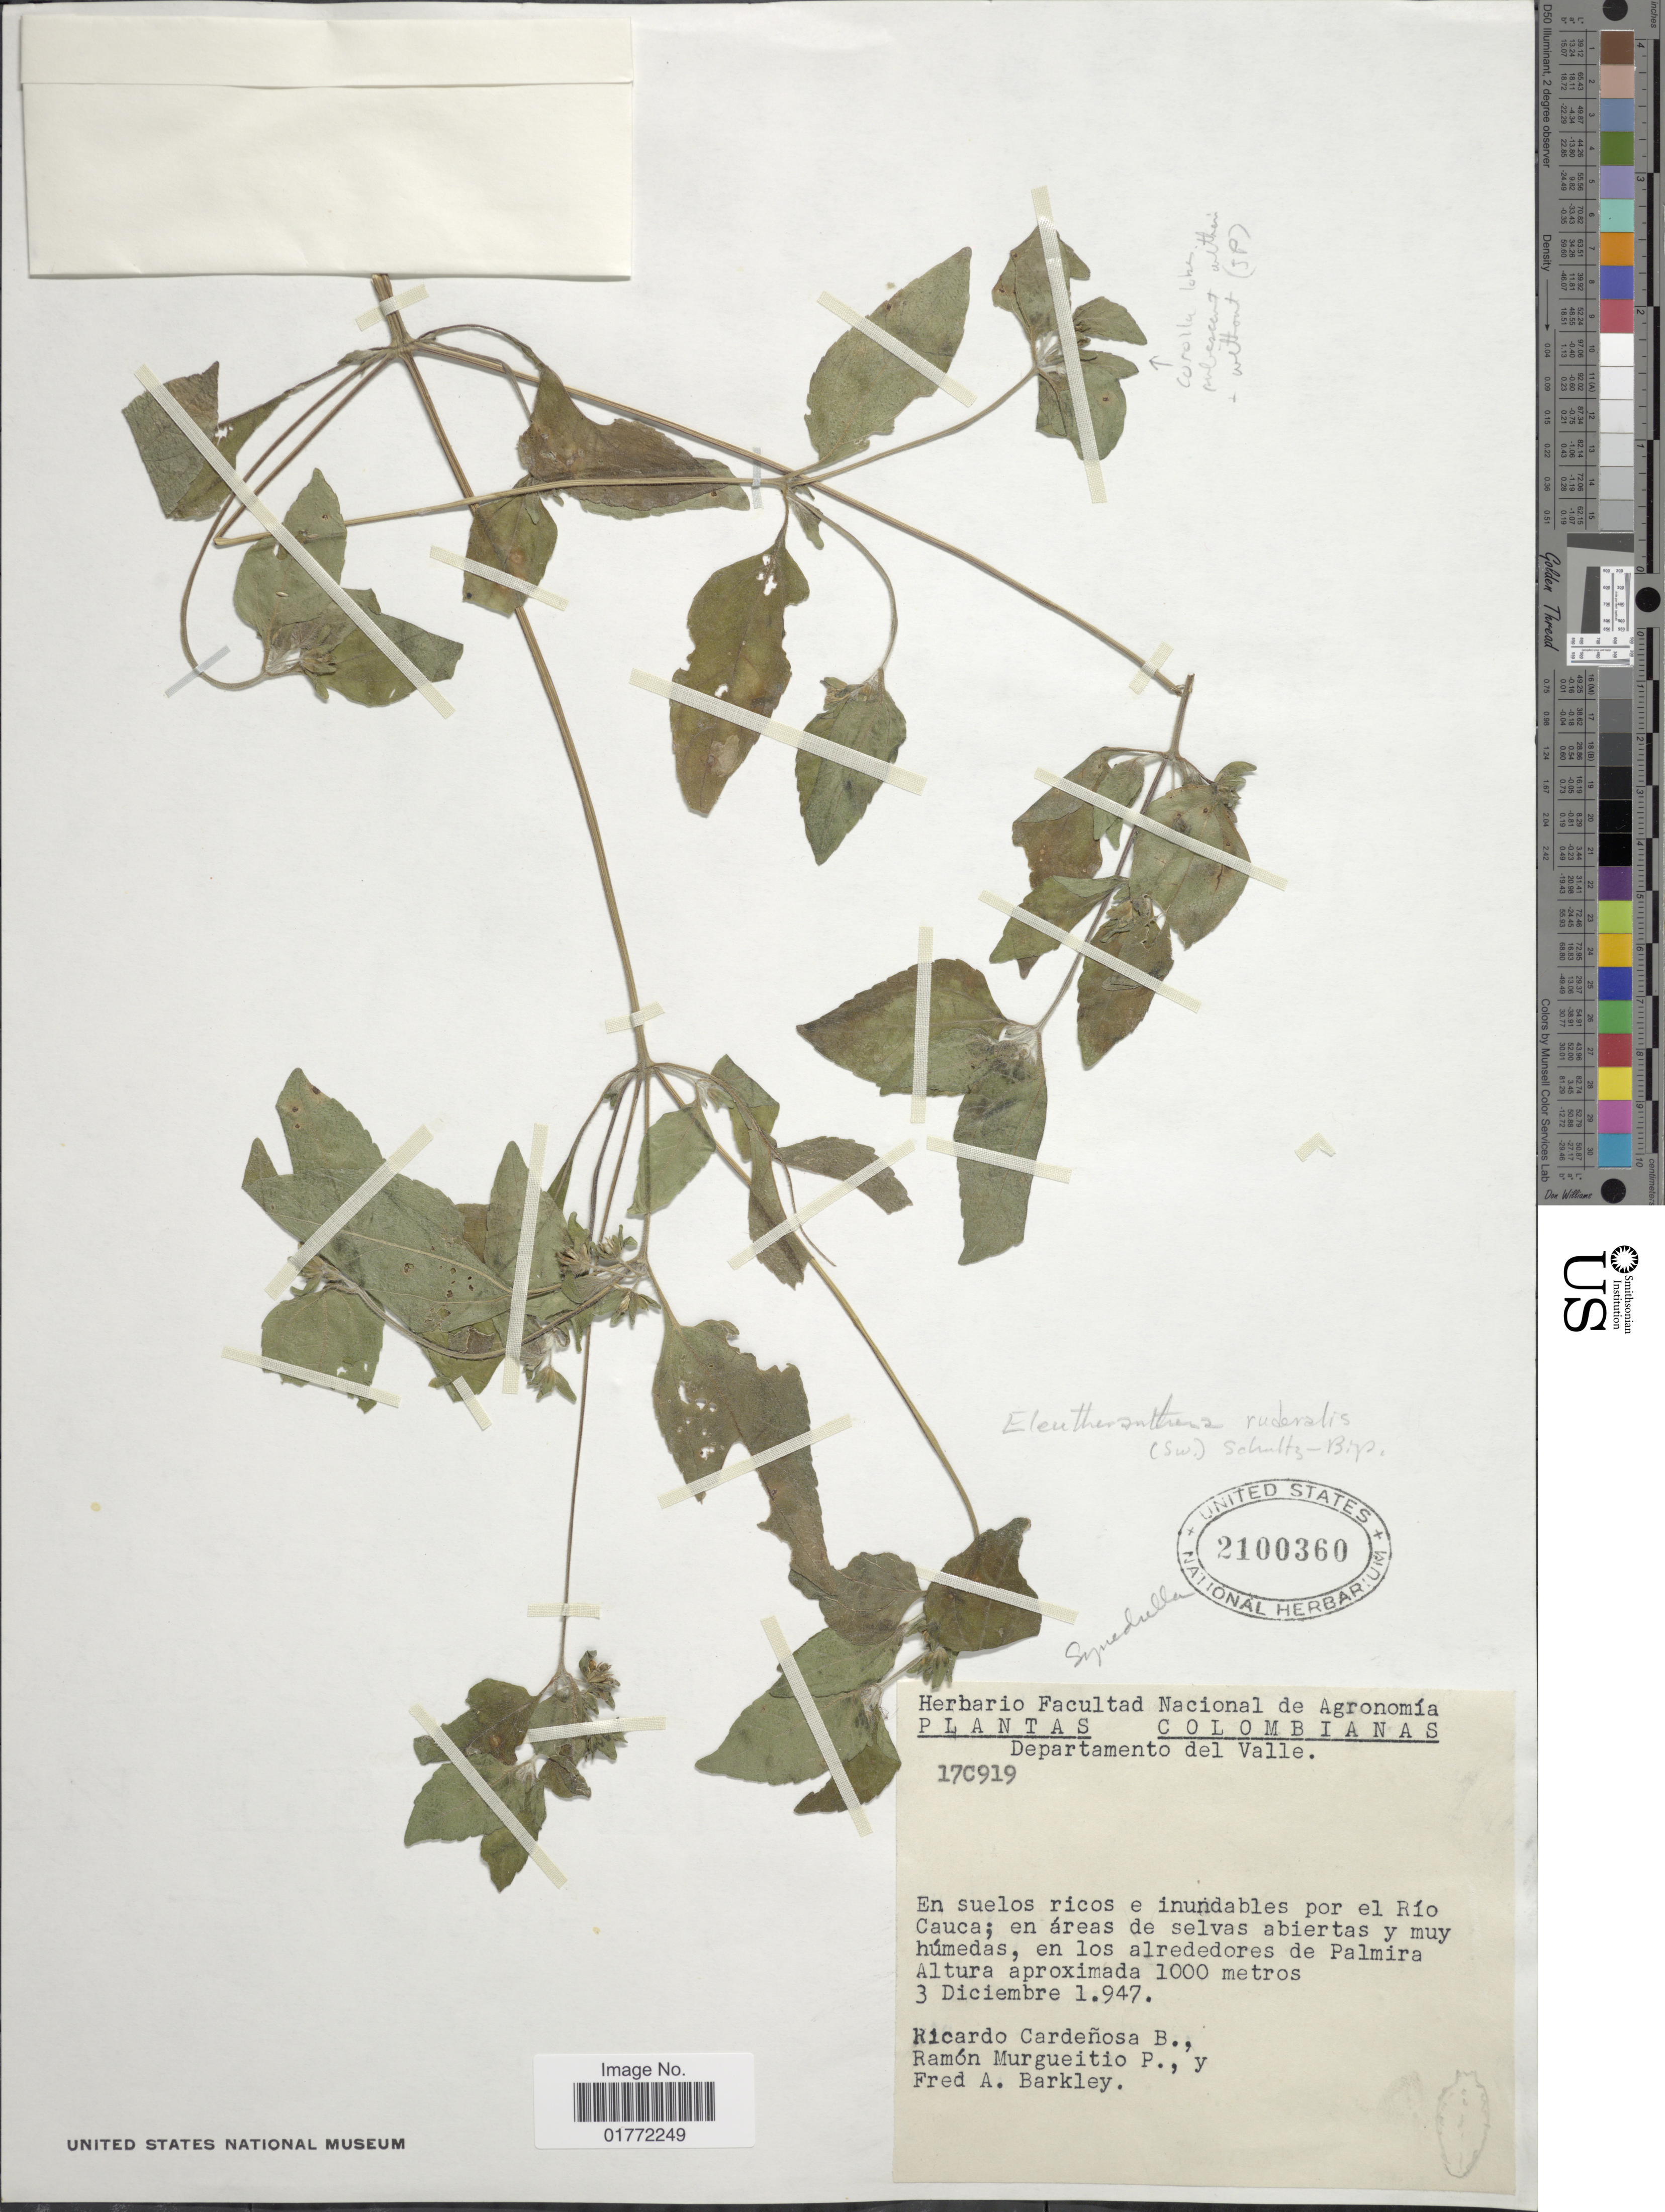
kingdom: Plantae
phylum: Tracheophyta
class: Magnoliopsida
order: Asterales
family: Asteraceae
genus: Eleutheranthera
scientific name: Eleutheranthera ruderalis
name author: (Sw.) Sch. Bip.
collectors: R. Cardenosa B, R. Murgueitio P. & F. A. Barkley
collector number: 17C919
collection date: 1947-12-03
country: Colombia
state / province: Valle del Cauca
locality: Departamento del Valle, En suelos ricos e inundables por el Rio Cauca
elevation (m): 1000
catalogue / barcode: US 2100360